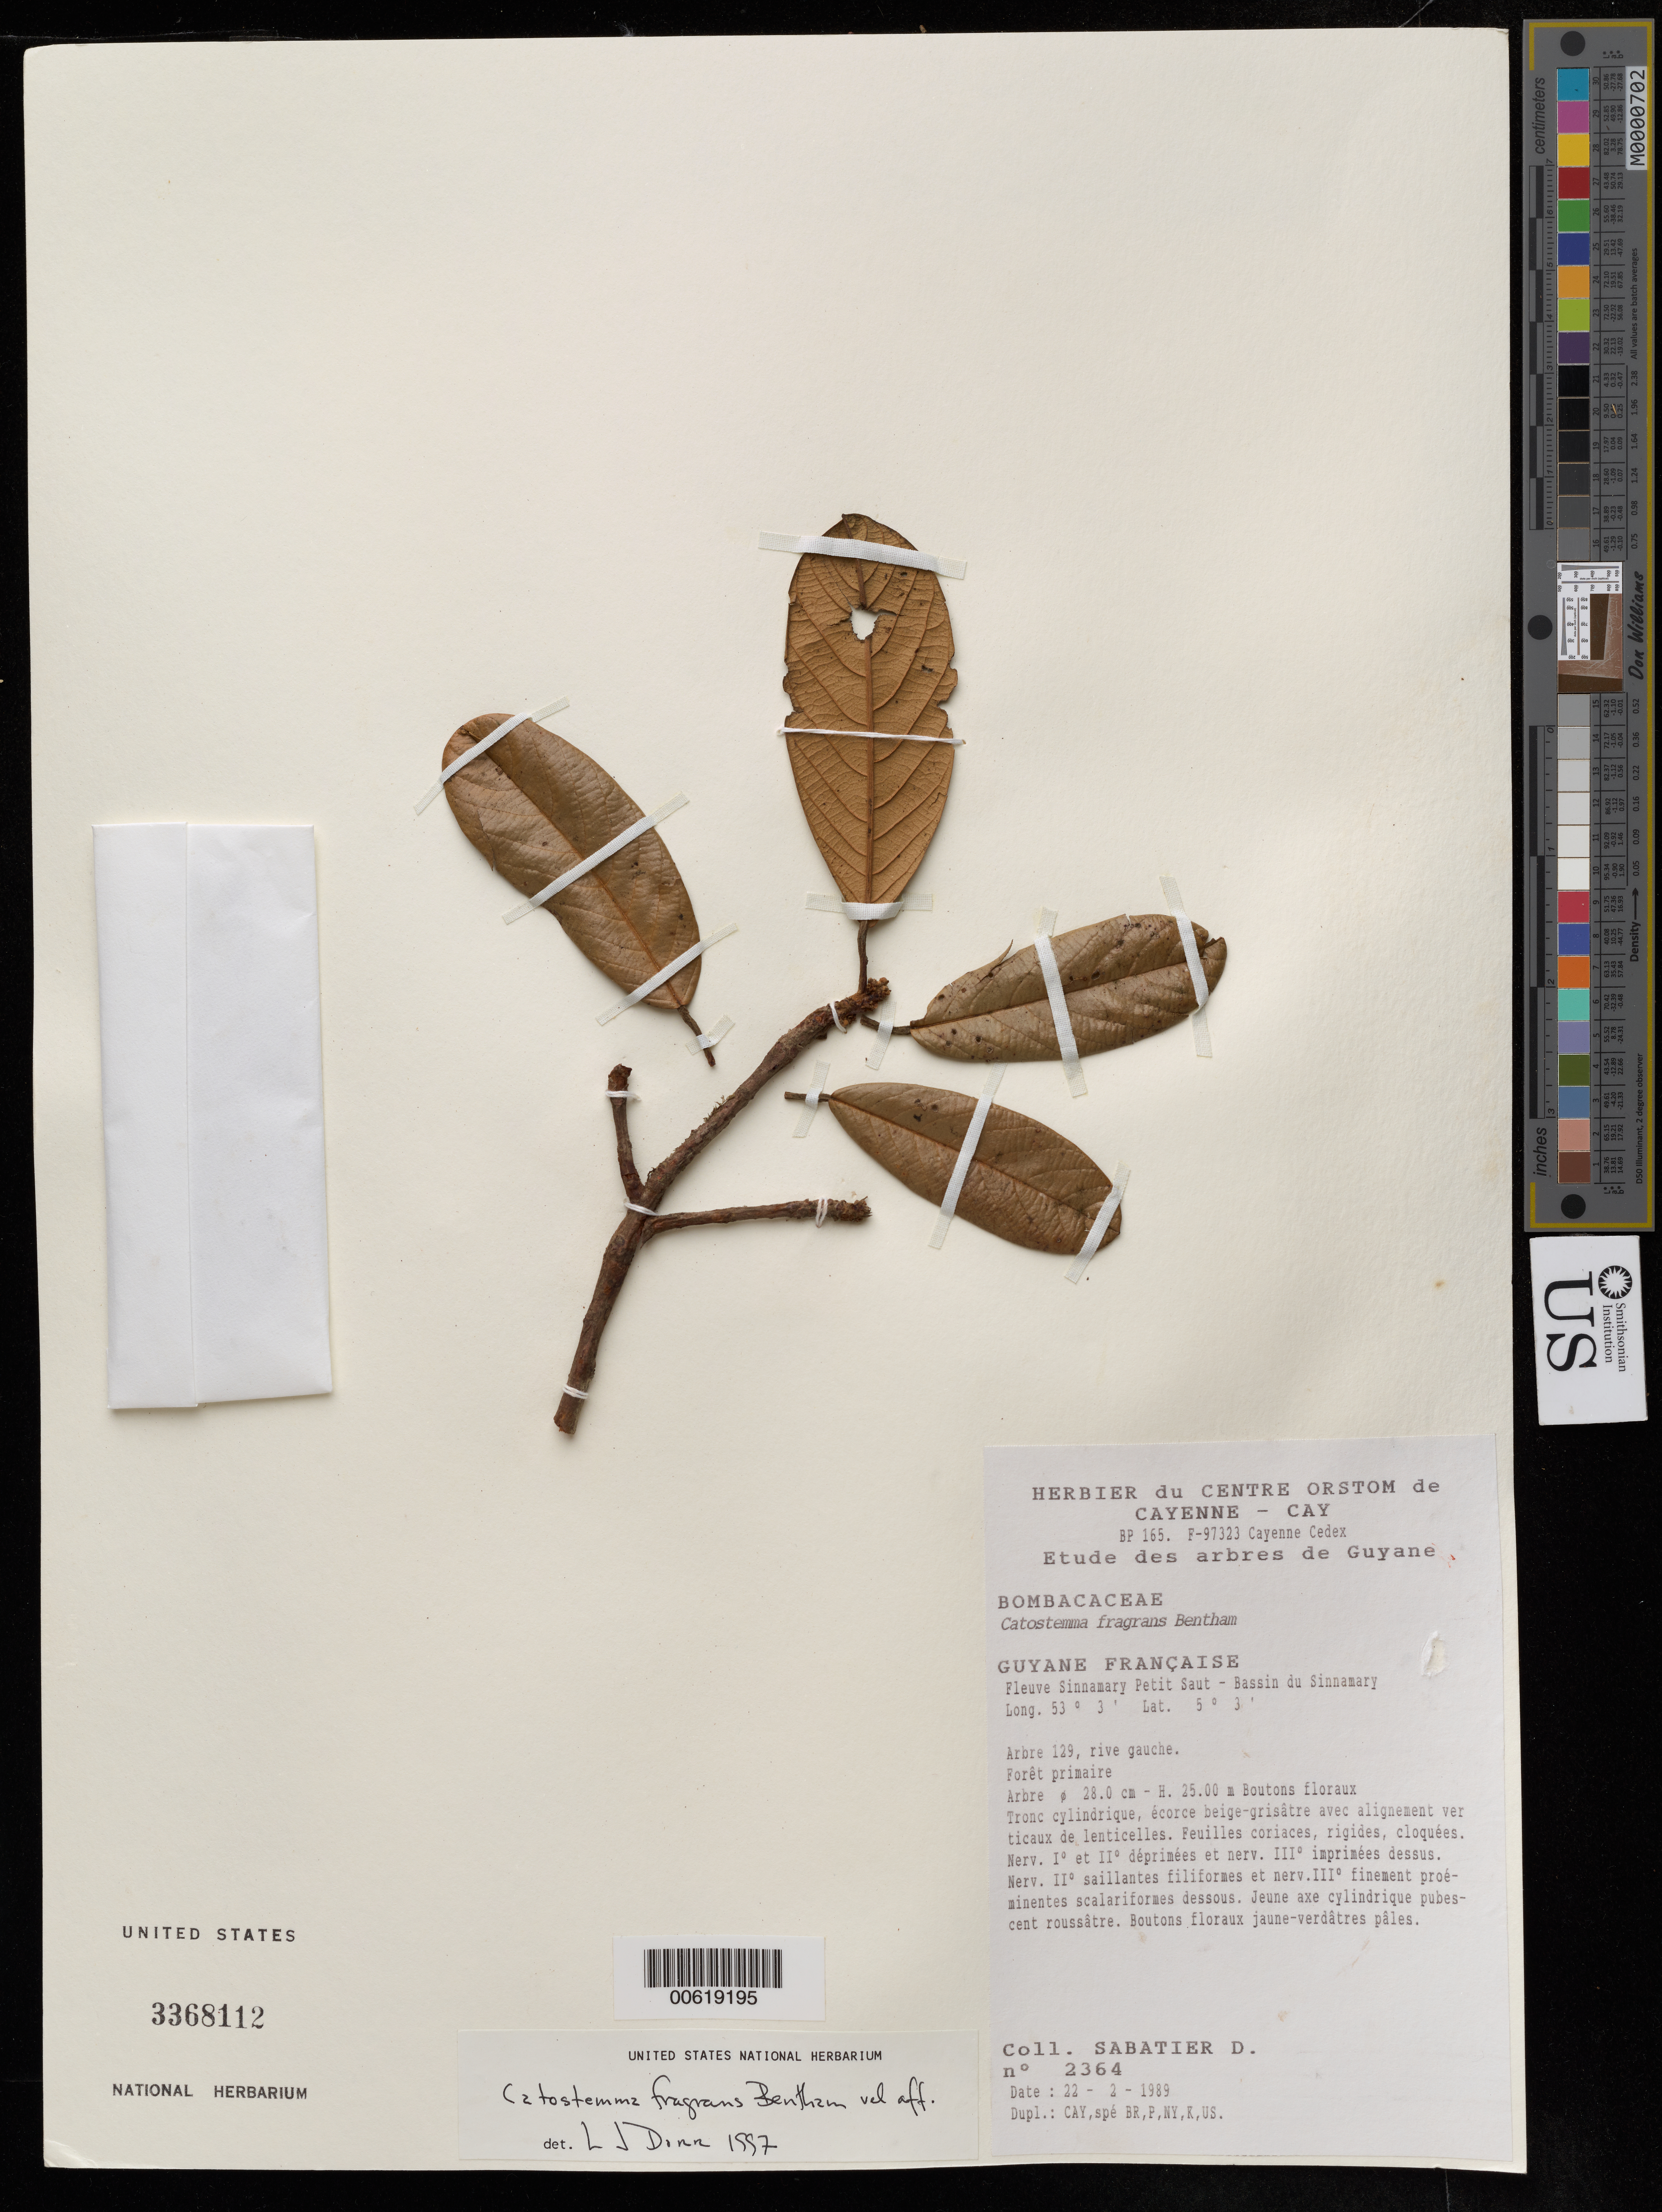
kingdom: Plantae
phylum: Tracheophyta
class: Magnoliopsida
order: Malvales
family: Malvaceae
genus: Catostemma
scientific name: Catostemma fragrans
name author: Benth.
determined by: Dorr, L. J., (BOT), Smithsonian Institution - National Museum of Natural History (UNITED STATES)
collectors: D. Sabatier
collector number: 2364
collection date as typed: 22-Feb-89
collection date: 1989-02-22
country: French Guiana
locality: Fleuve Sinnamary, Petit Saut, Bassin du Sinnamary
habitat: Primary forest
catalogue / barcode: US 3368112